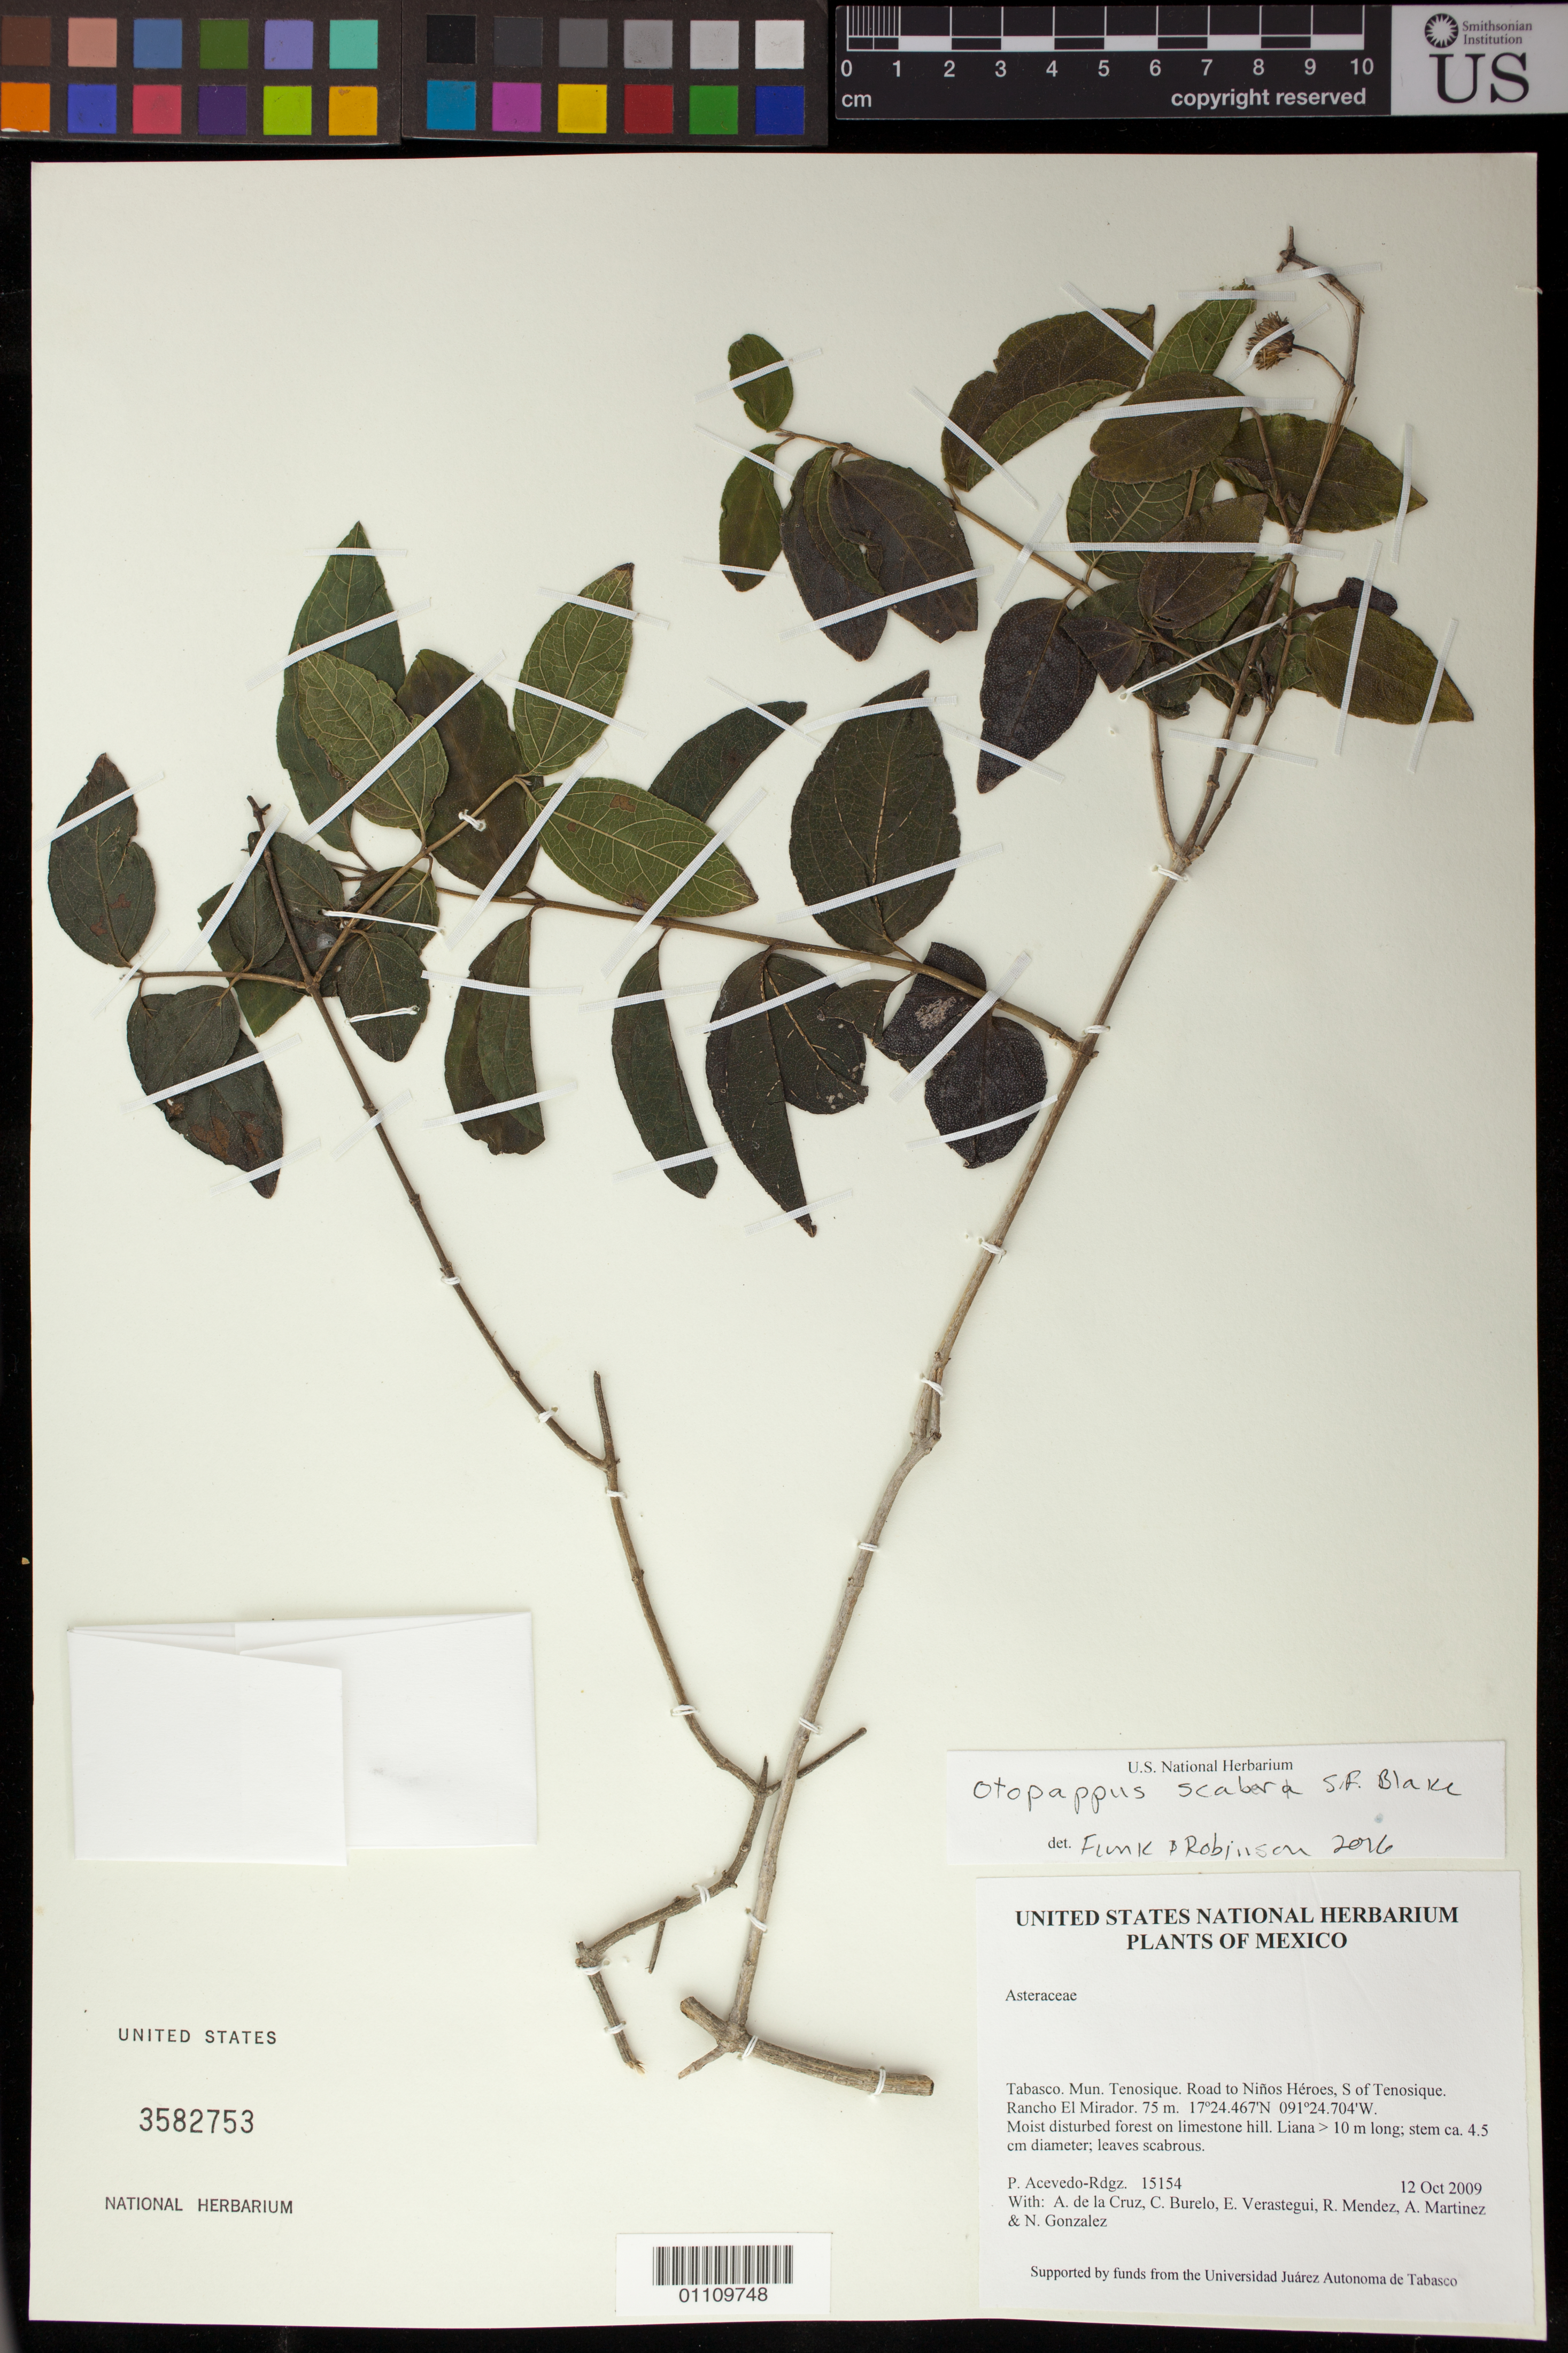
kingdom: Plantae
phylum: Tracheophyta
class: Magnoliopsida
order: Asterales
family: Asteraceae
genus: Otopappus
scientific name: Otopappus scaber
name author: S.F. Blake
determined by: Funk, V. A.; Robinson, H. E.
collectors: P. Acevedo-Rodr., A. de la Cruz, C. Burelo, E. Verastegui, R. Mendez & A. Martinez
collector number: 15154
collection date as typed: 12 Oct 2009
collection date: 2009-10-12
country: Mexico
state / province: Tabasco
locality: Mun. Tenosique. Road to Niños Héroes, S of Tenosique. Rancho El Mirador.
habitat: Moist disturbed forest on limestone hill.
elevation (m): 75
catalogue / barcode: US 3582753